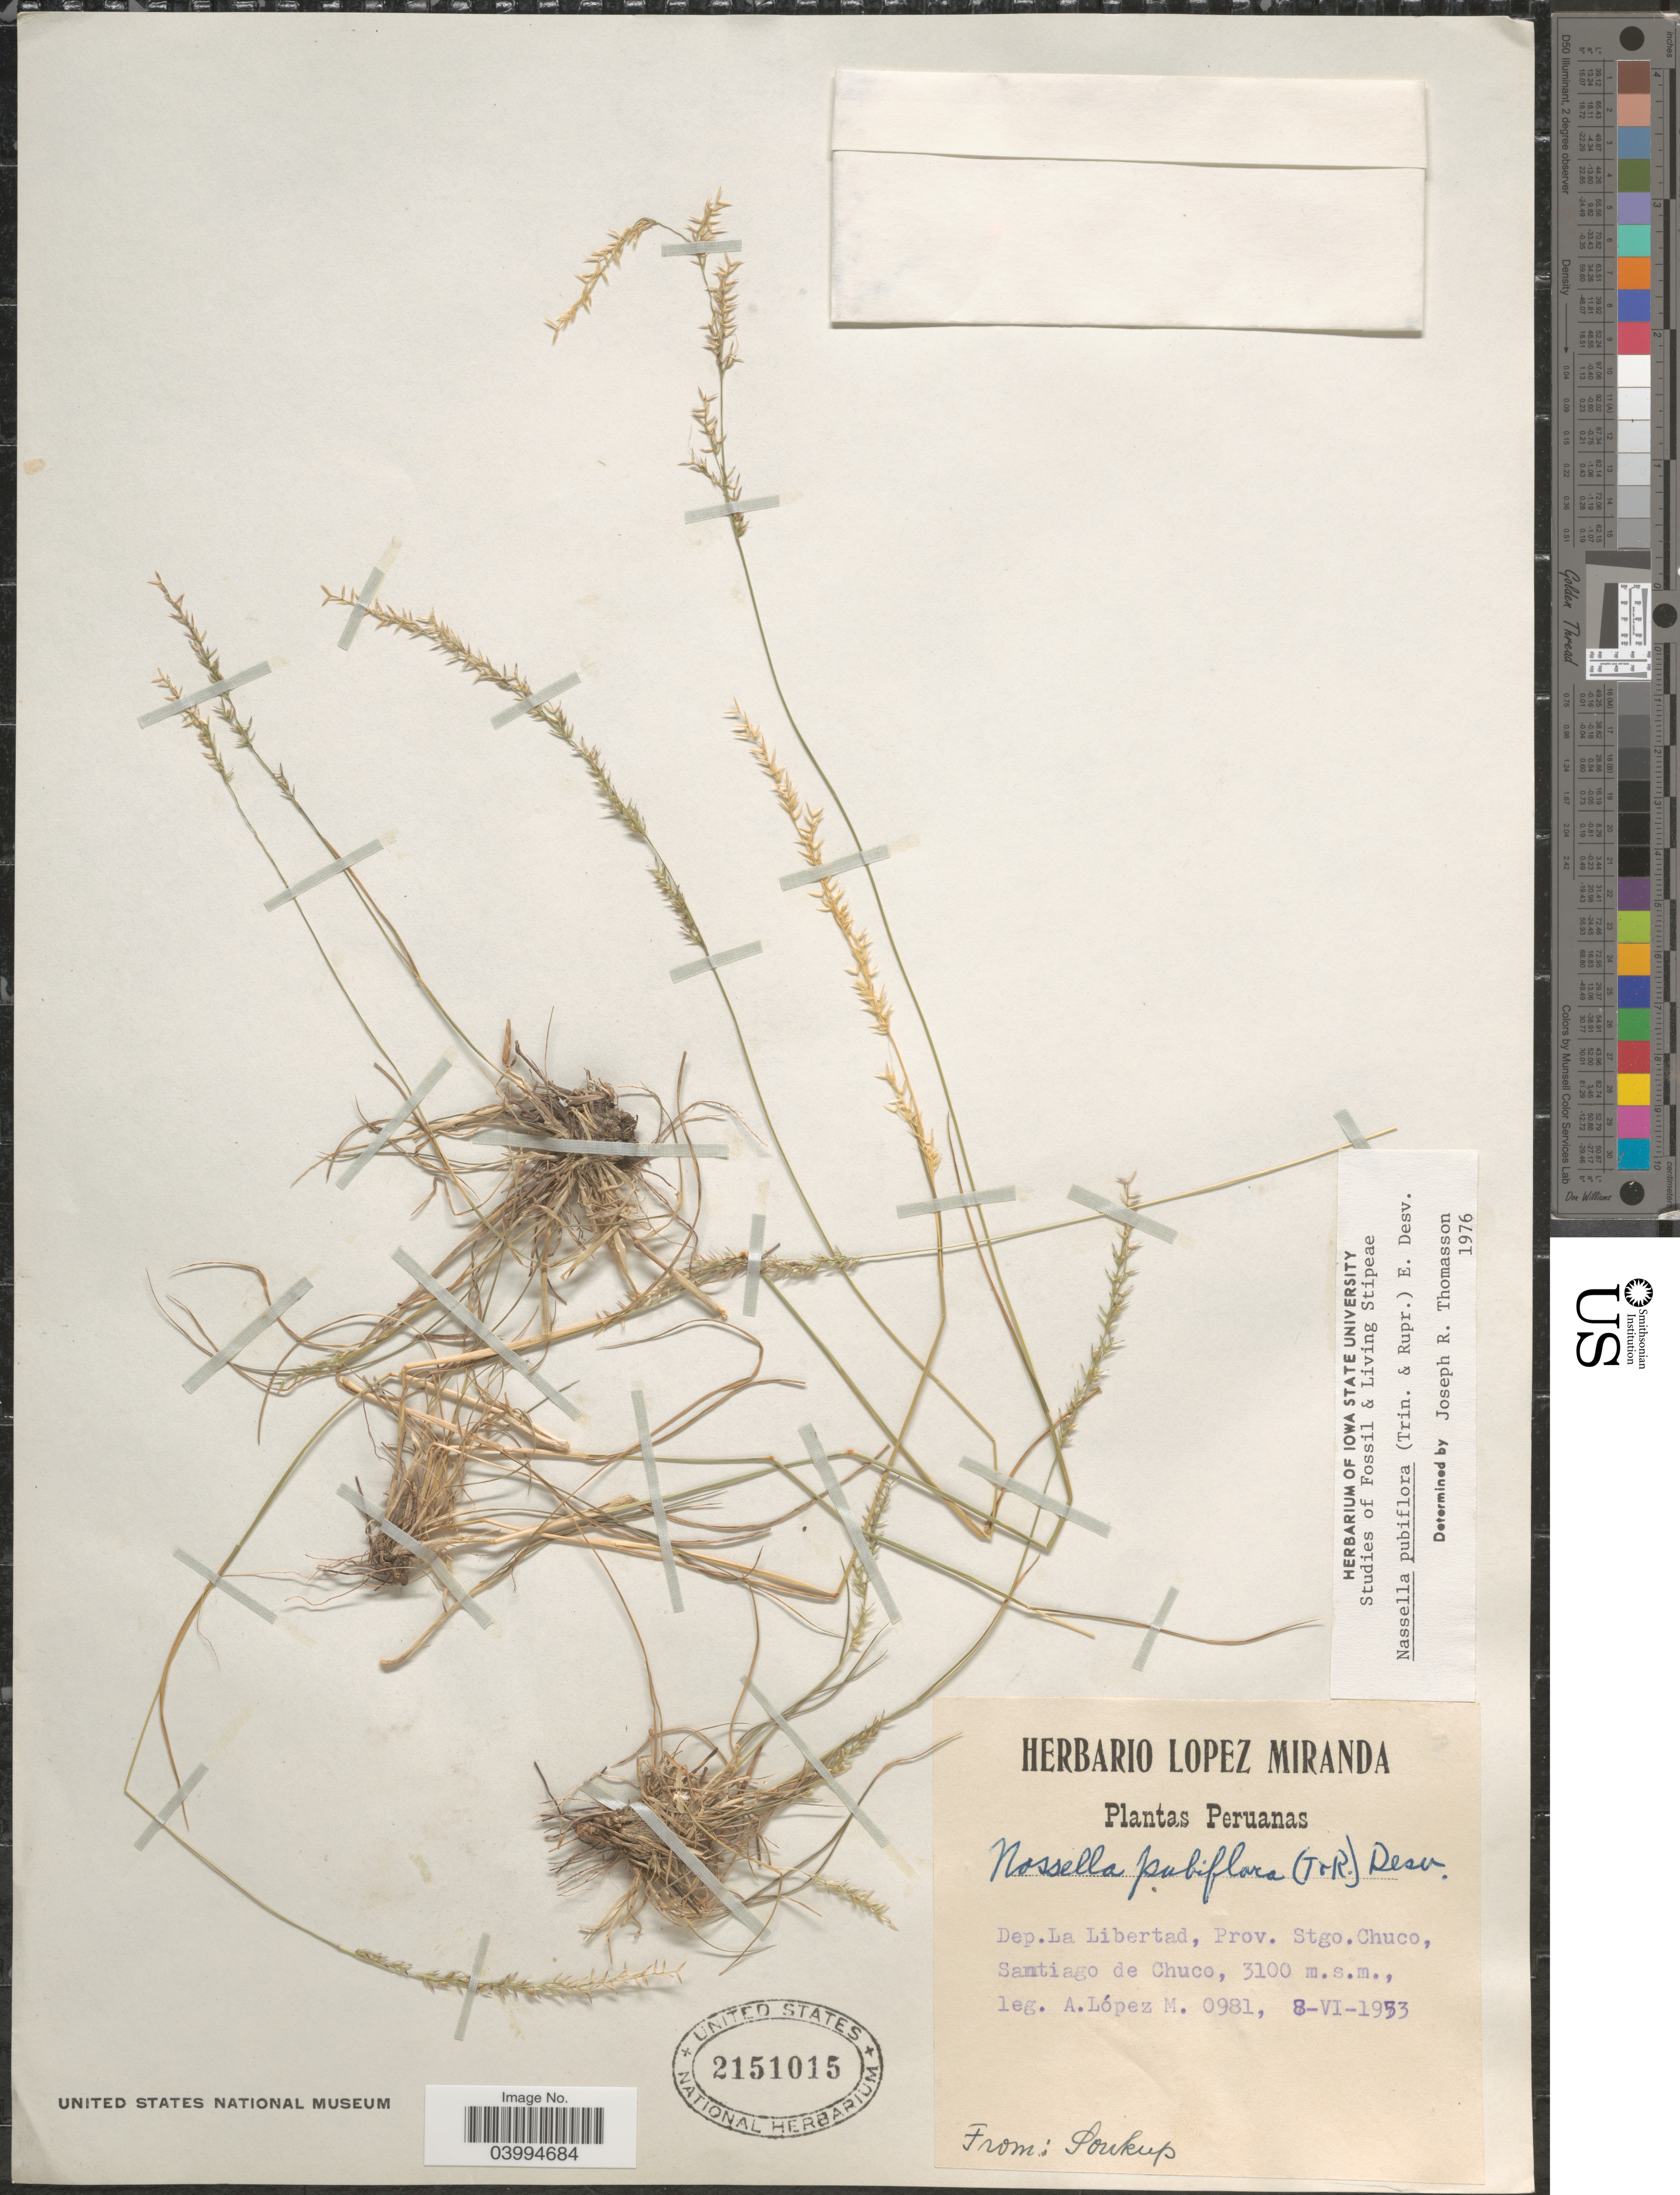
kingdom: Plantae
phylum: Tracheophyta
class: Liliopsida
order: Poales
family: Poaceae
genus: Nassella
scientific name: Nassella pubiflora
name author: (Trin. & Rupr.) É. Desv.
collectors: A. López M.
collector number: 0981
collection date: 1953-06-08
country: Peru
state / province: La Libertad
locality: Dep. La Libertad, Prov. Stgo. Chuco, Santiago de Chuco.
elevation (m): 3100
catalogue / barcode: US 2151015